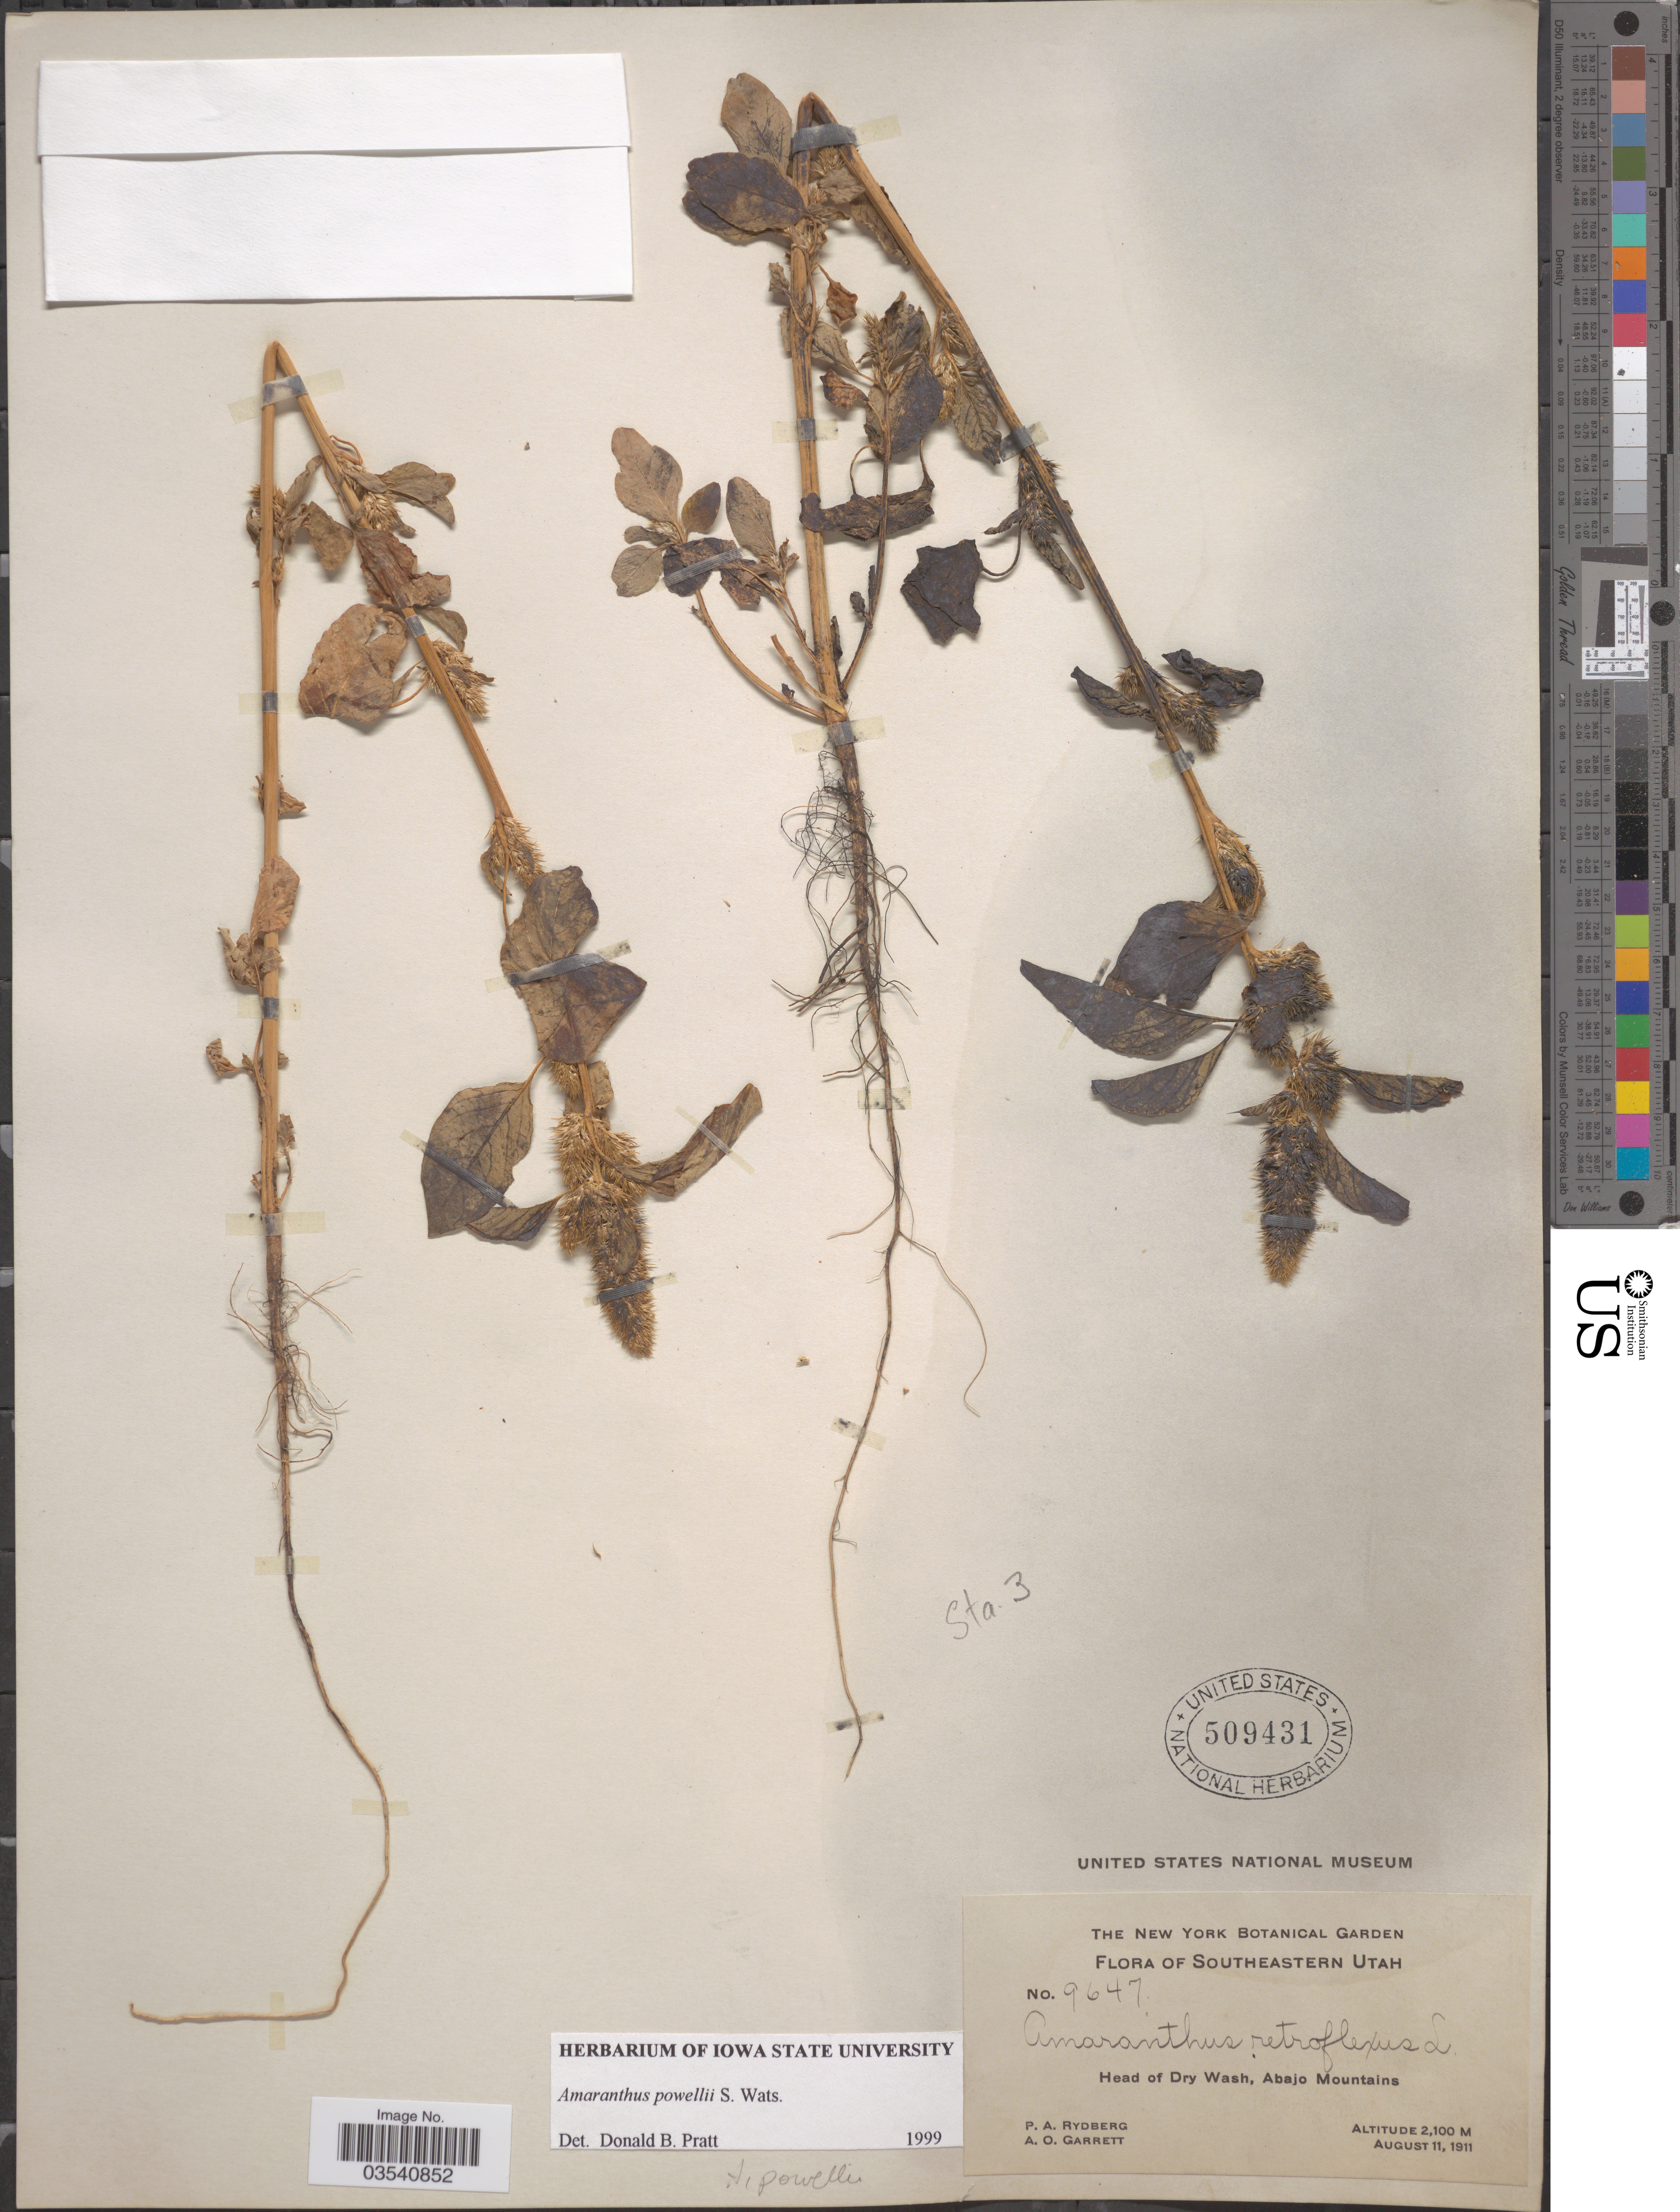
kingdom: Plantae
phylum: Tracheophyta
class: Magnoliopsida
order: Caryophyllales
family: Amaranthaceae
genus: Amaranthus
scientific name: Amaranthus powellii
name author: S. Watson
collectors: P. A. Rydberg & A. O. Garrett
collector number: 9647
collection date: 1911-08-11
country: United States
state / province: Utah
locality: Southeastern Utah. Head of Dry Wash, Abajo Mountains.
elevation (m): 2100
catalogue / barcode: US 509431